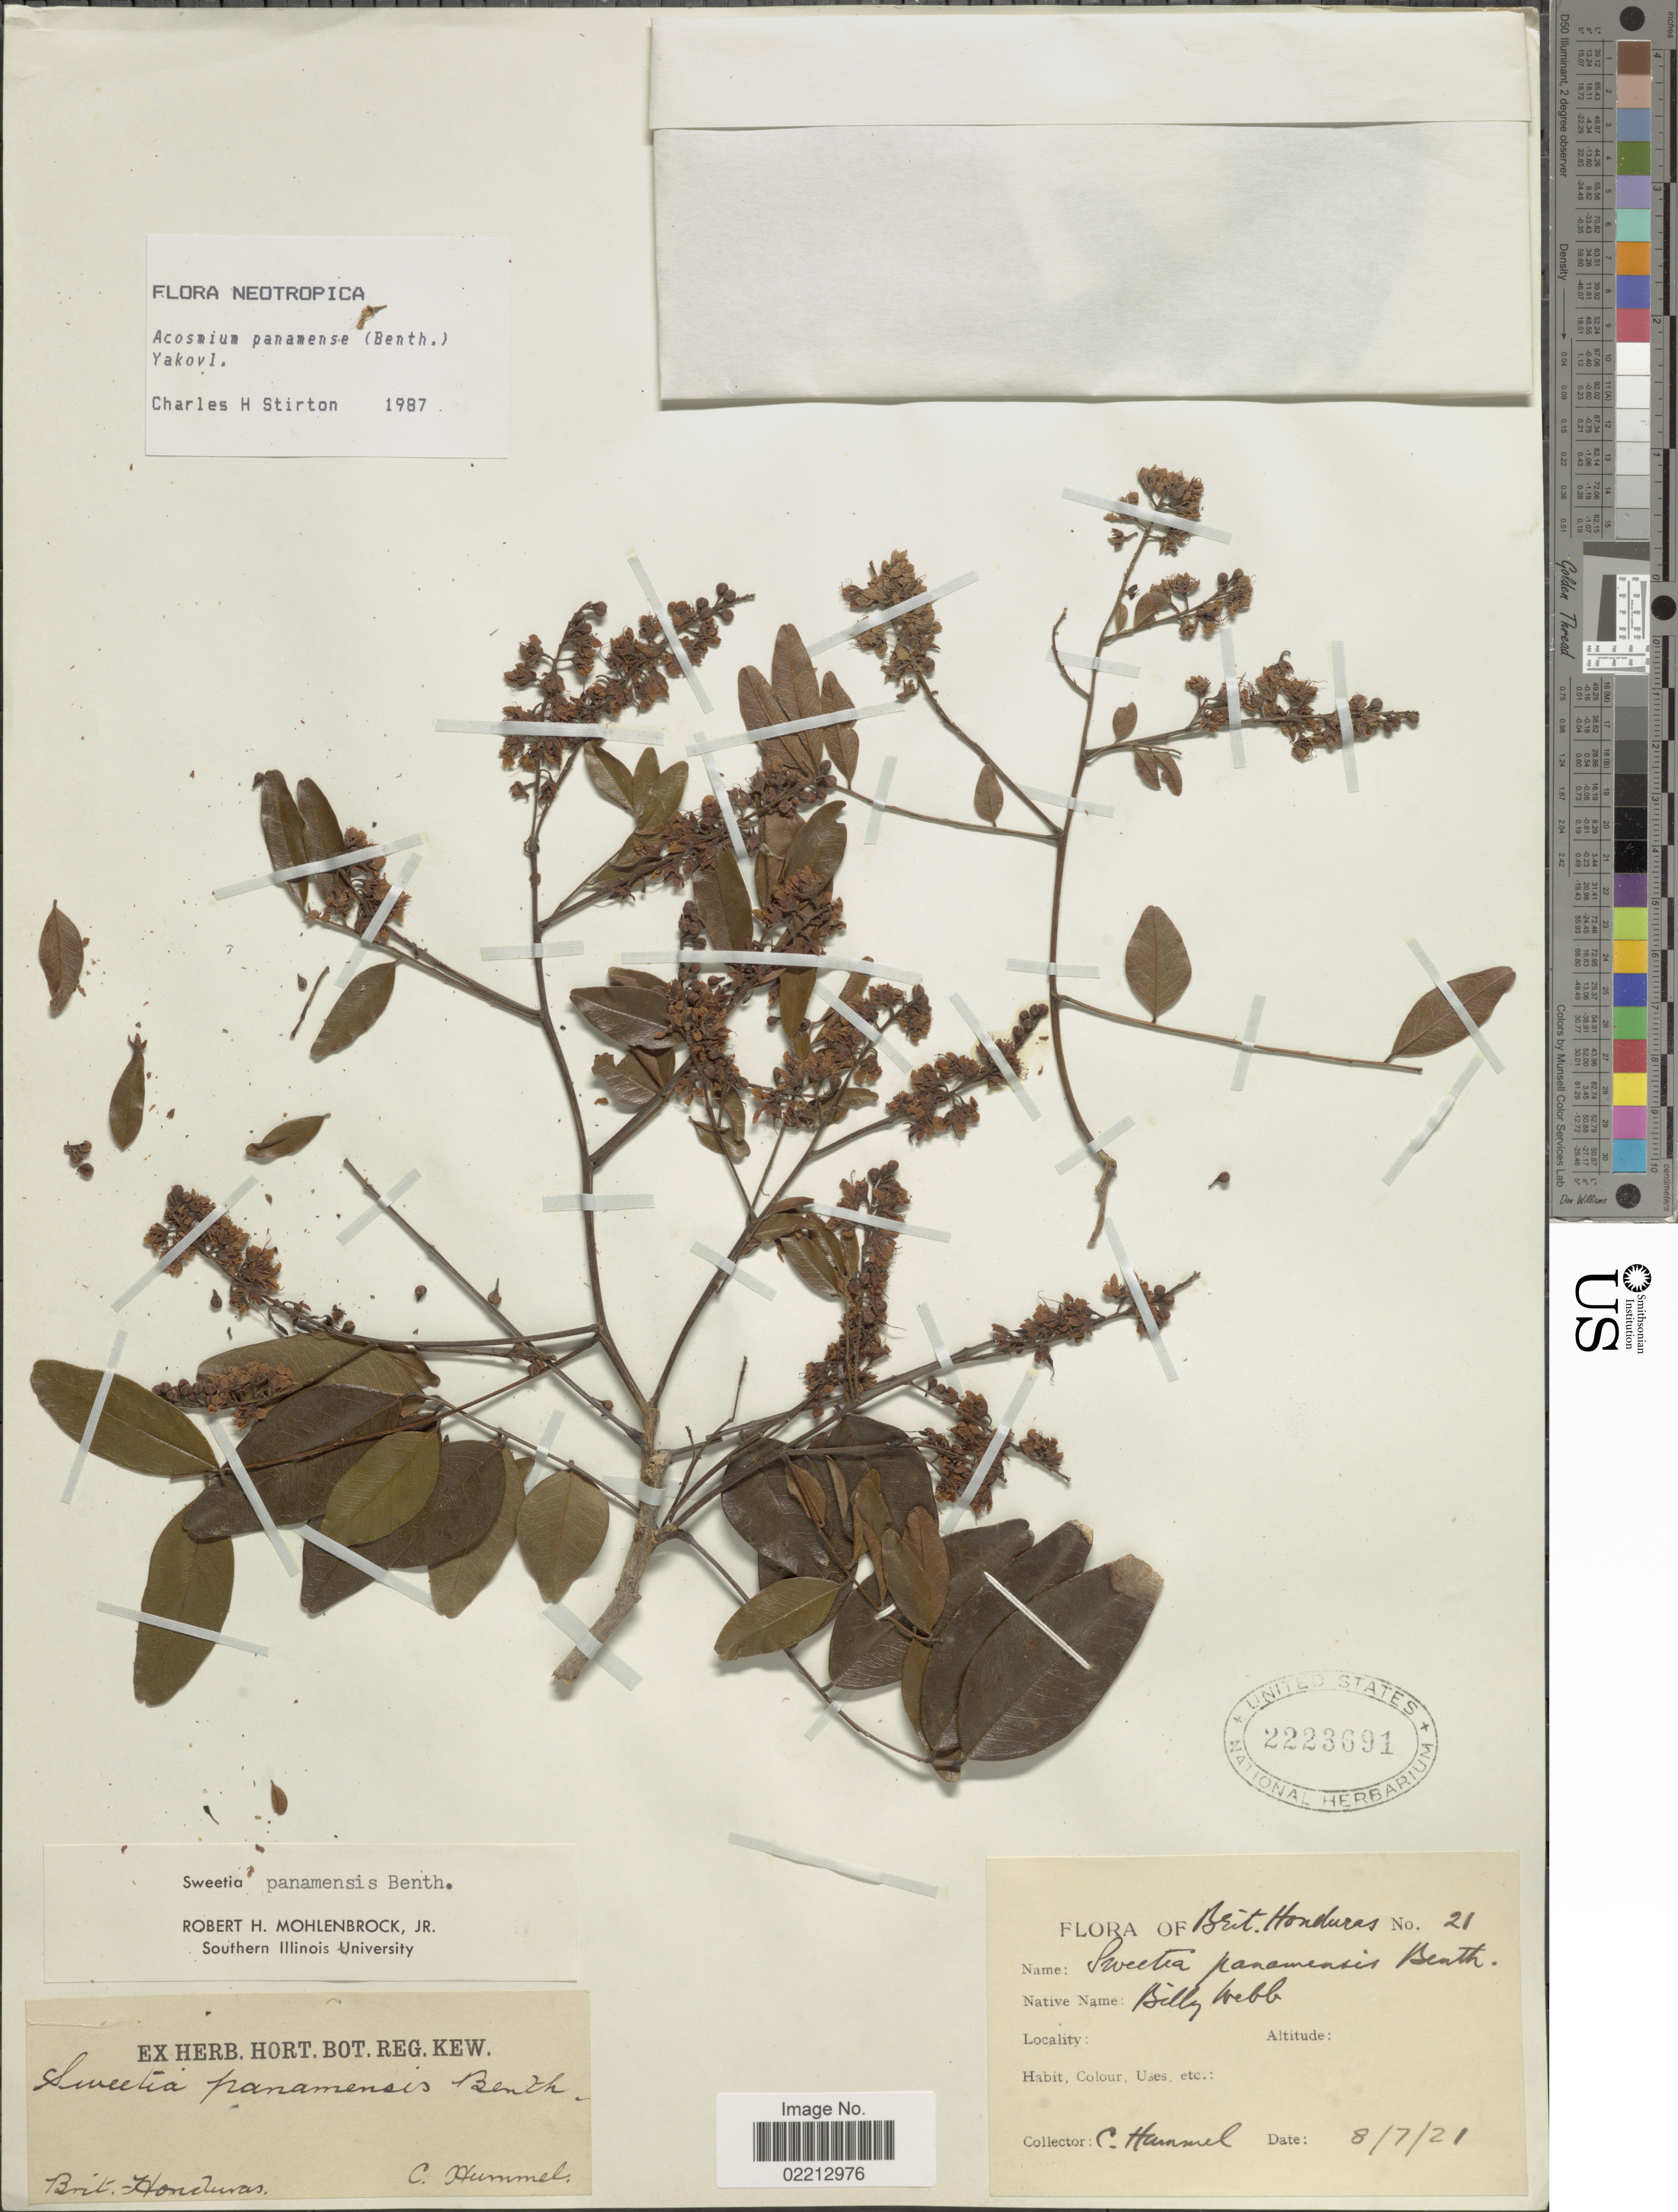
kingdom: Plantae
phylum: Tracheophyta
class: Magnoliopsida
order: Fabales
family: Fabaceae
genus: Acosmium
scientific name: Acosmium panamense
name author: (Benth.) Yakovlev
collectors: C. Hummel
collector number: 21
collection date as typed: Transcribed d/m/y: 8/7/21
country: Belize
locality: British Honduras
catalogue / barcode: US 2223691